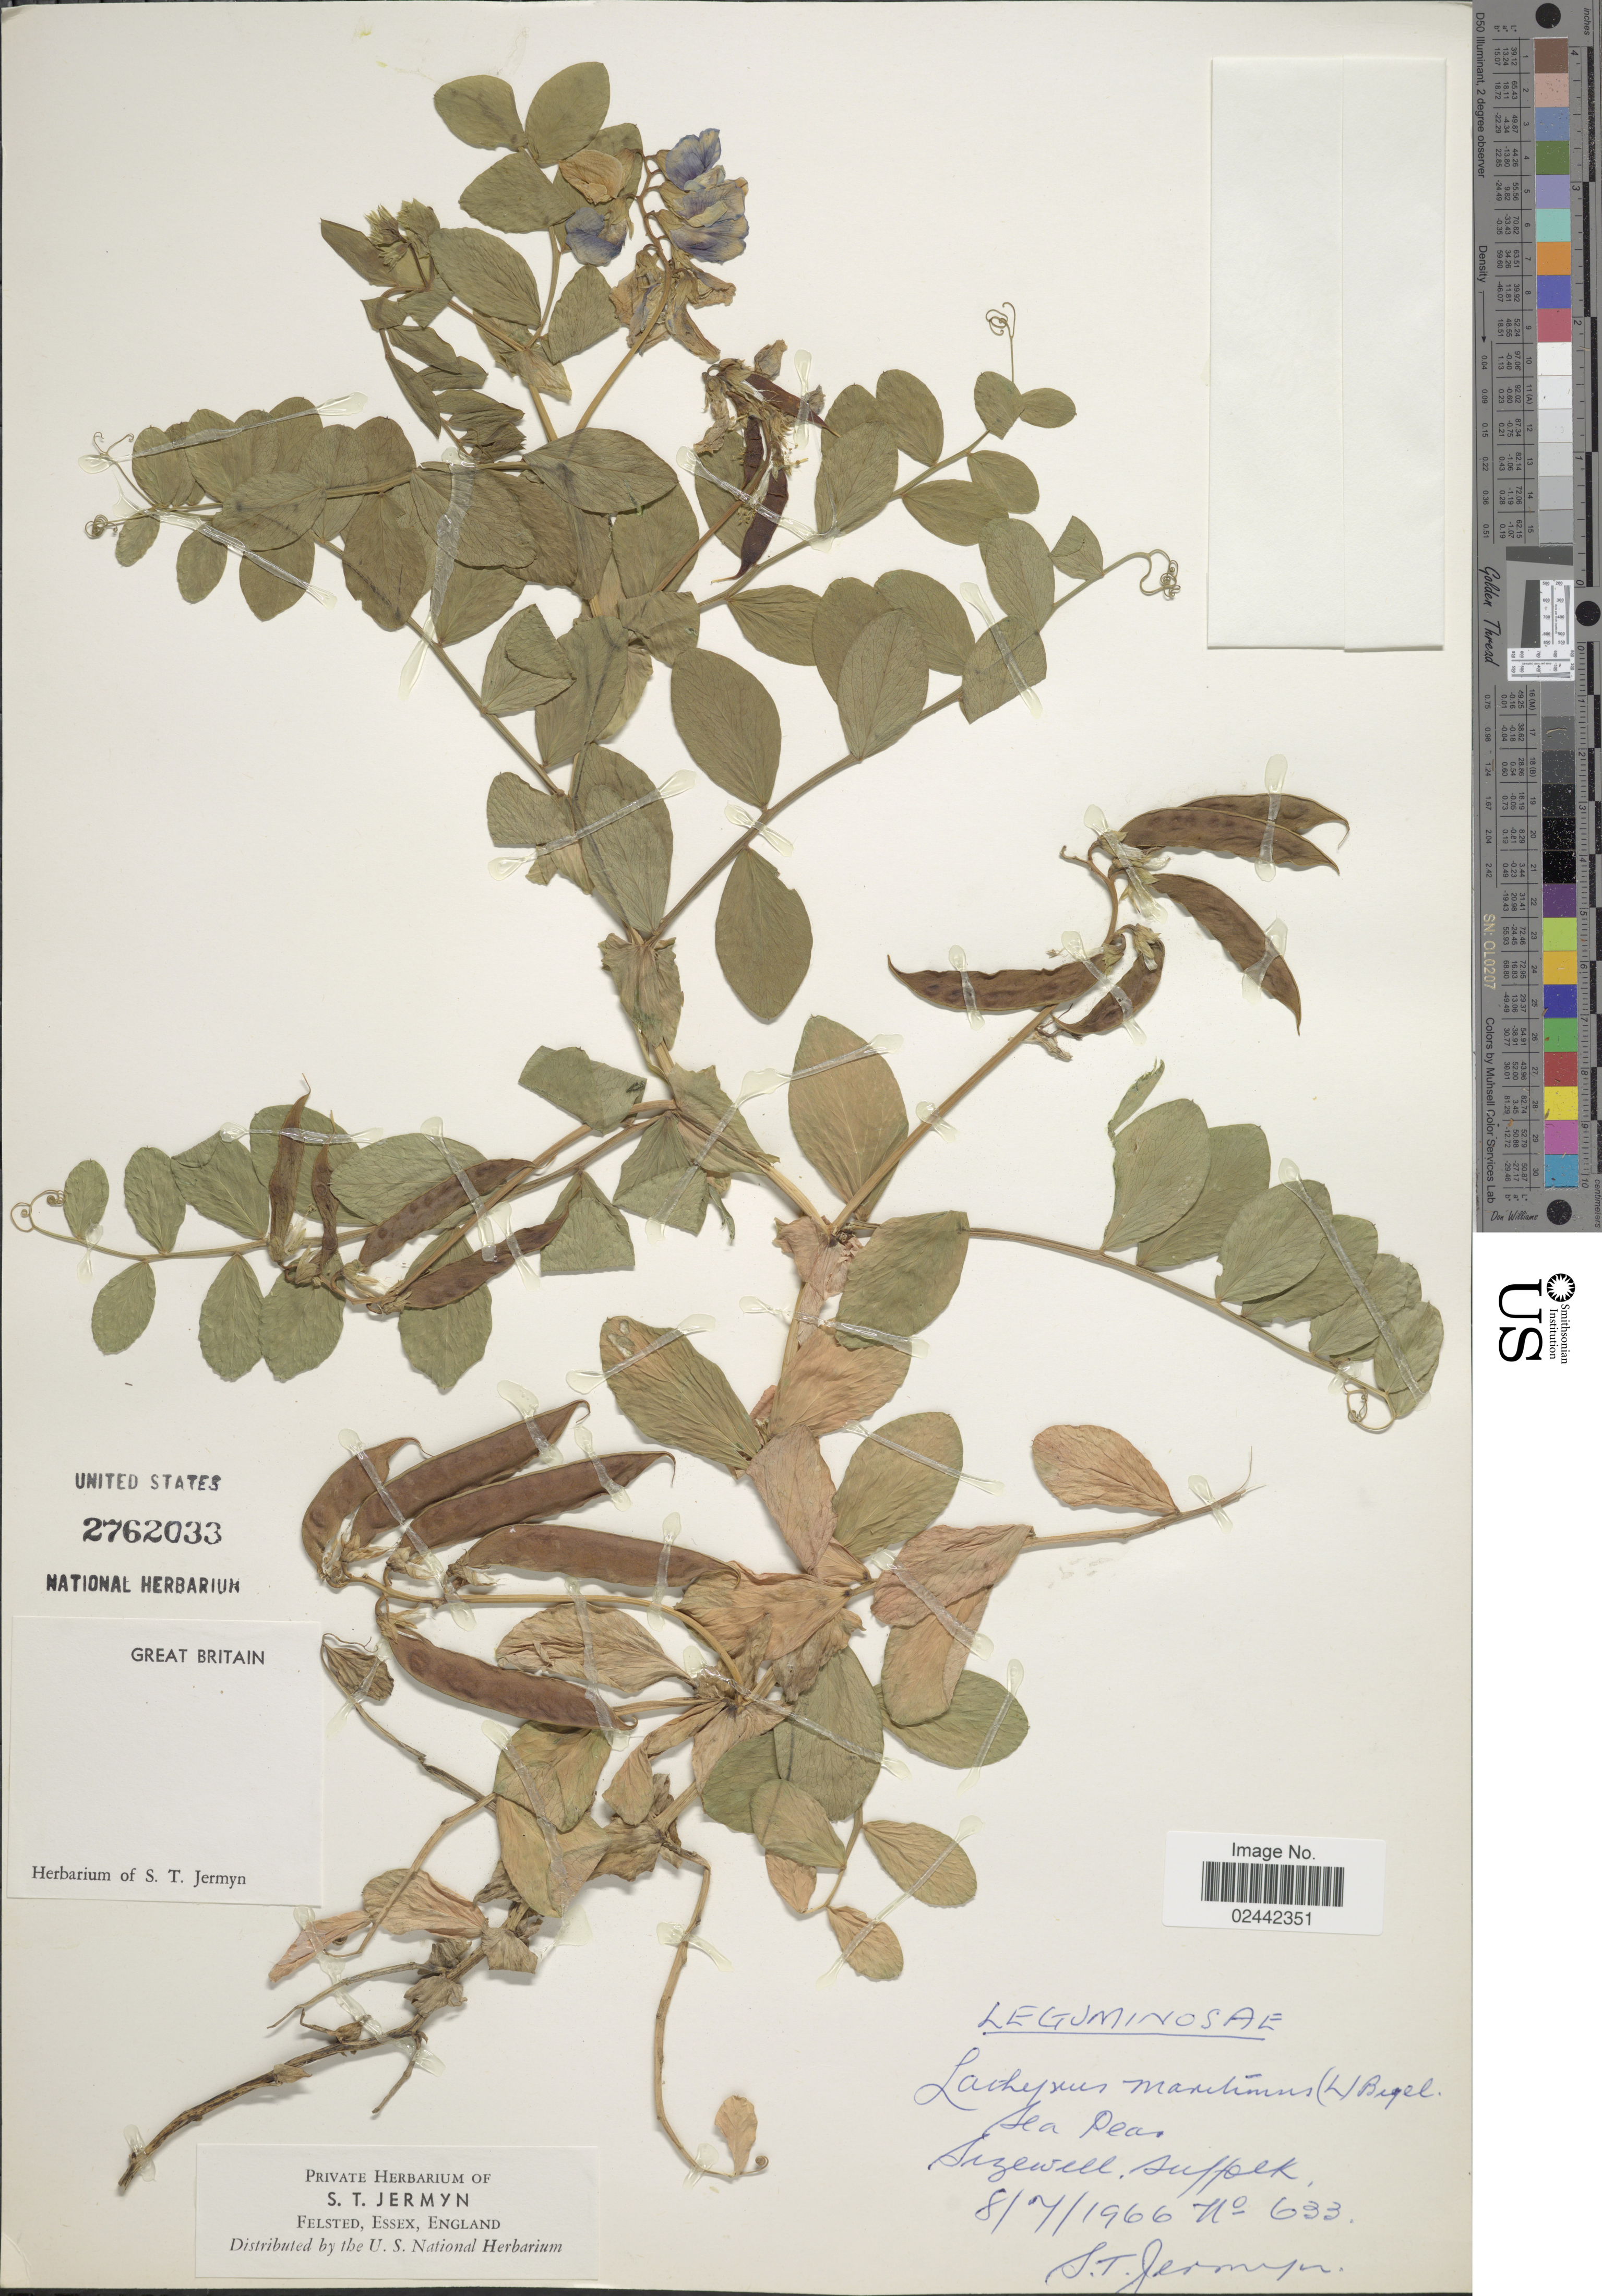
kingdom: Plantae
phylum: Tracheophyta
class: Magnoliopsida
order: Fabales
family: Fabaceae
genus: Lathyrus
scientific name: Lathyrus japonicus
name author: Willd.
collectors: S. Jermyn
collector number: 633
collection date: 1966-07-08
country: United Kingdom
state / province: England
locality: Great Britain, Sizewell. Suffex.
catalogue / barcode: US 2762033